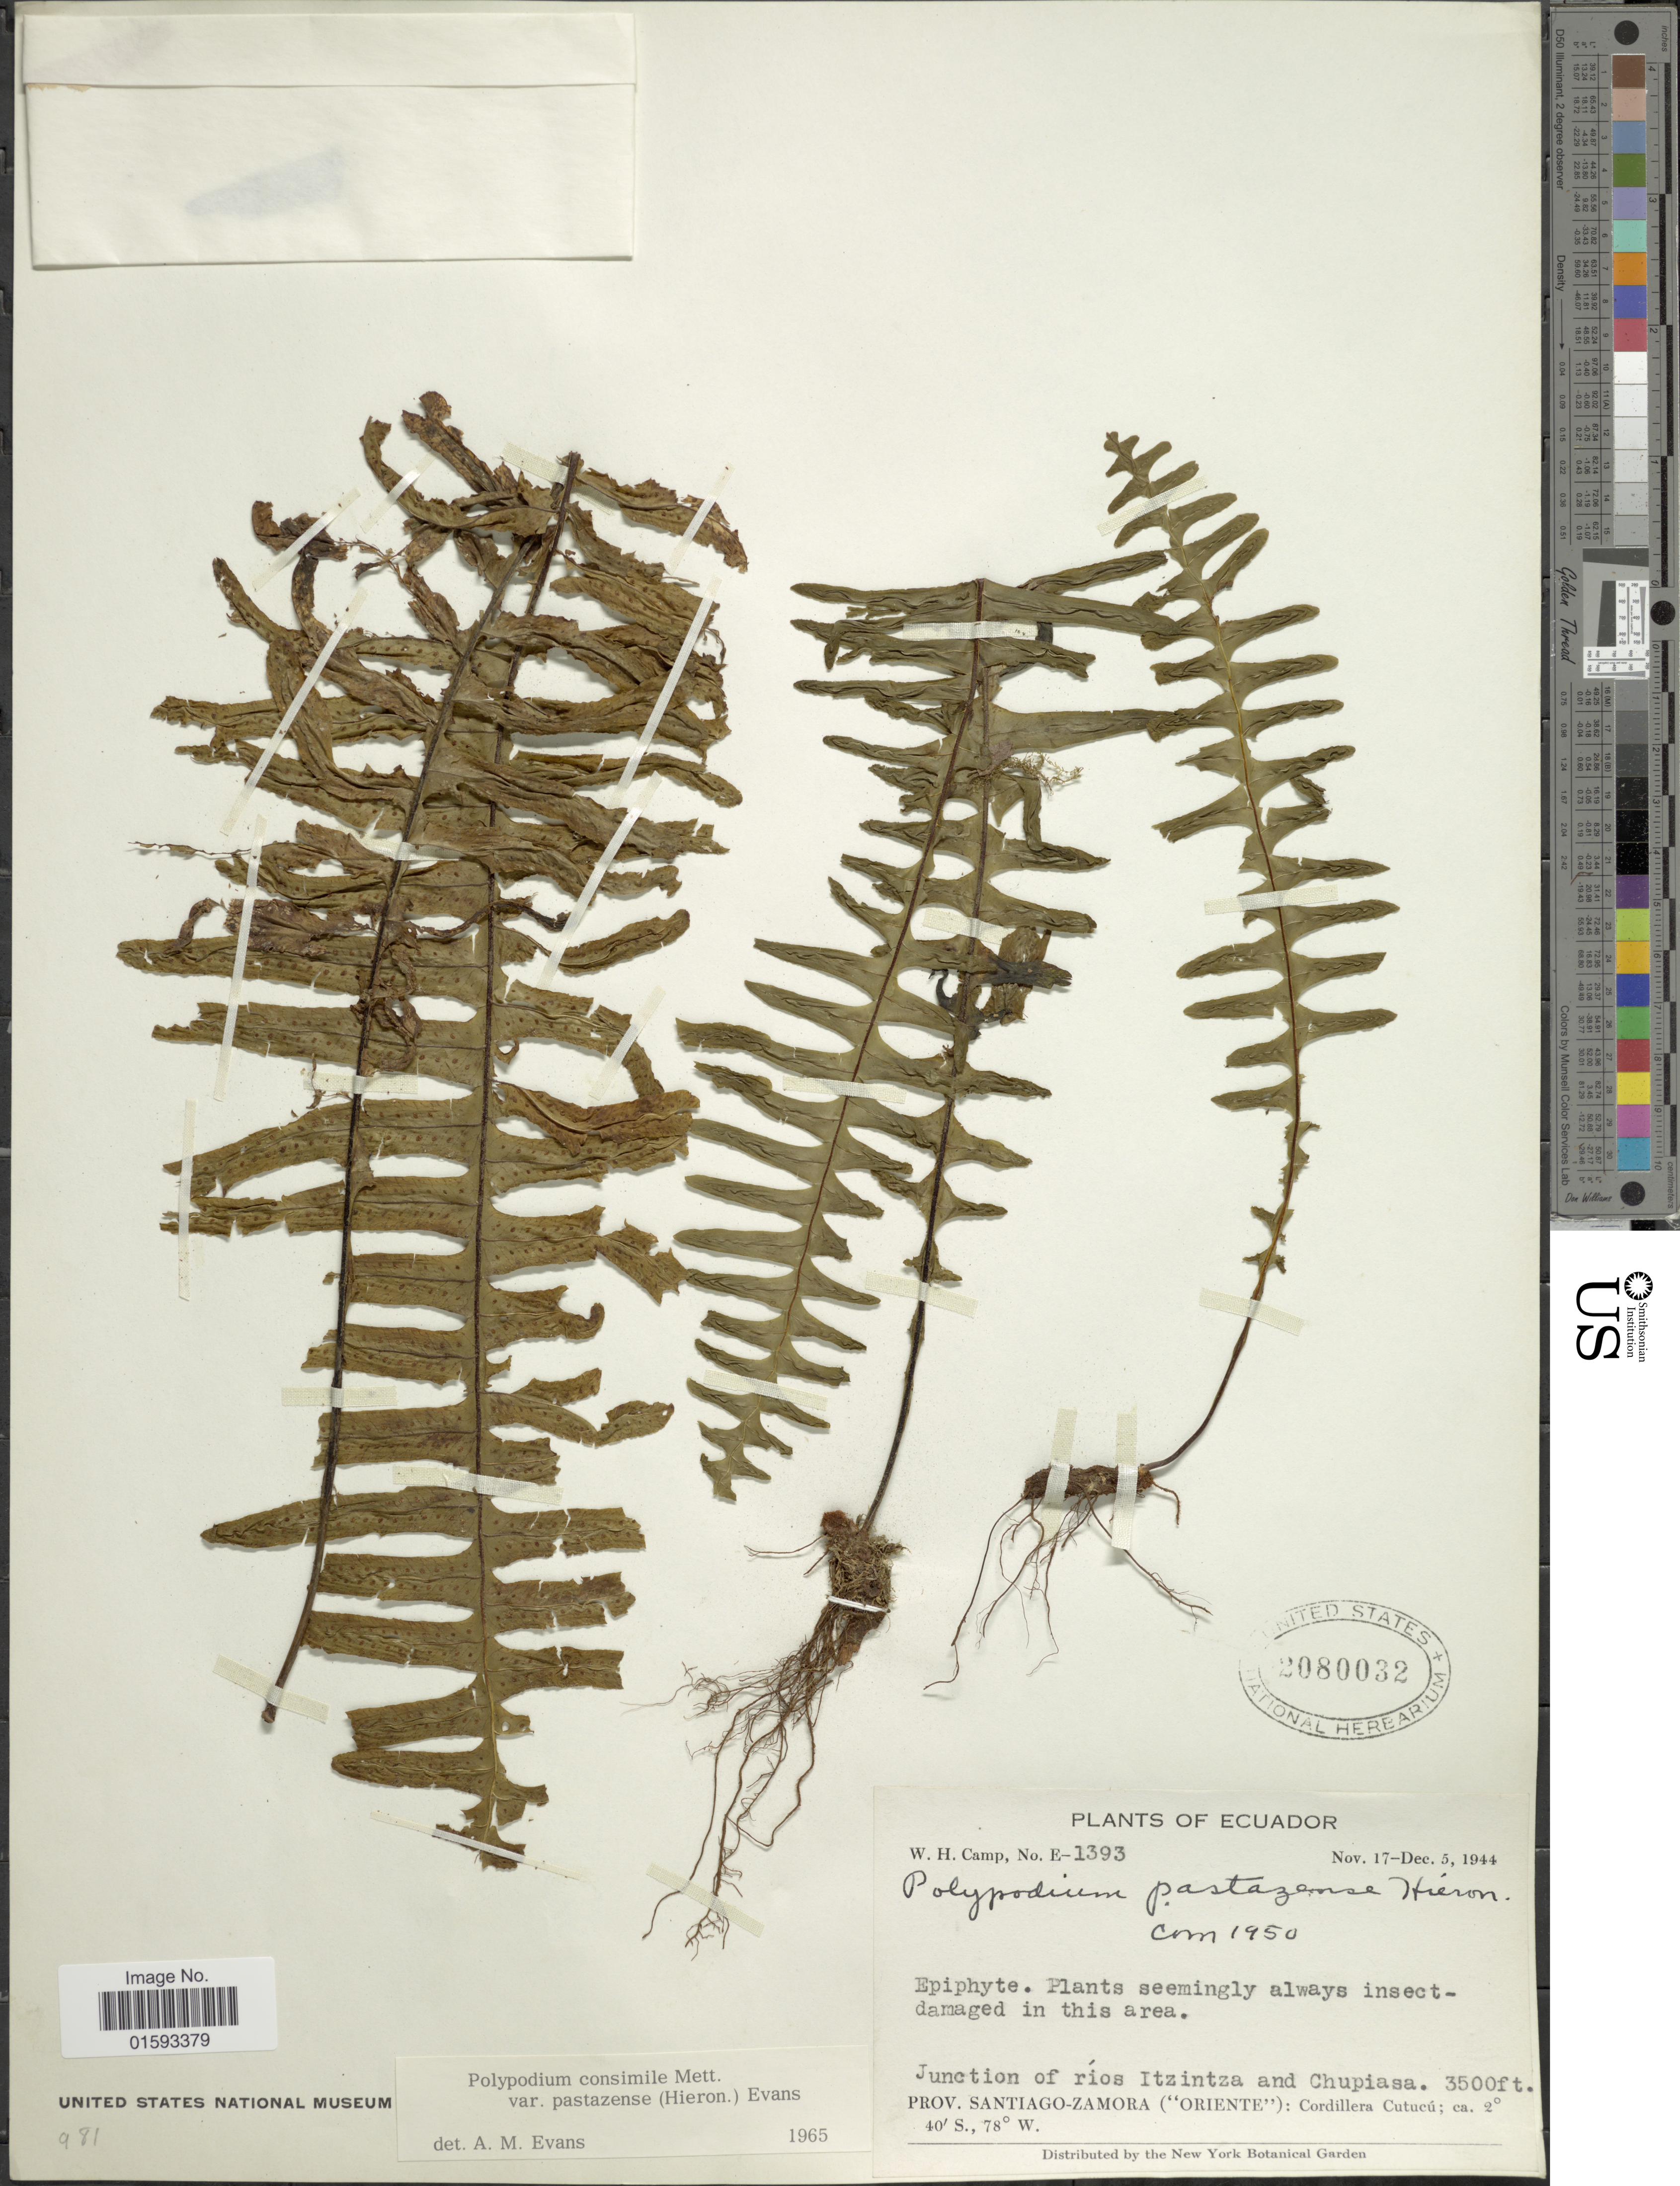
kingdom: Plantae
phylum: Tracheophyta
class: Polypodiopsida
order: Polypodiales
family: Polypodiaceae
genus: Pecluma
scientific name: Pecluma consimilis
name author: (Mett.) M.G. Price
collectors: W. H. Camp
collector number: E1393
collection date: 1944-11-17/1944-12-05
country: Ecuador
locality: Junction of rios Ityzintza and Chupiasa, Prov. Santiago - Zamora ('Oriente') : Cordillera Cutucu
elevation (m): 1067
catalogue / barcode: US 2080032